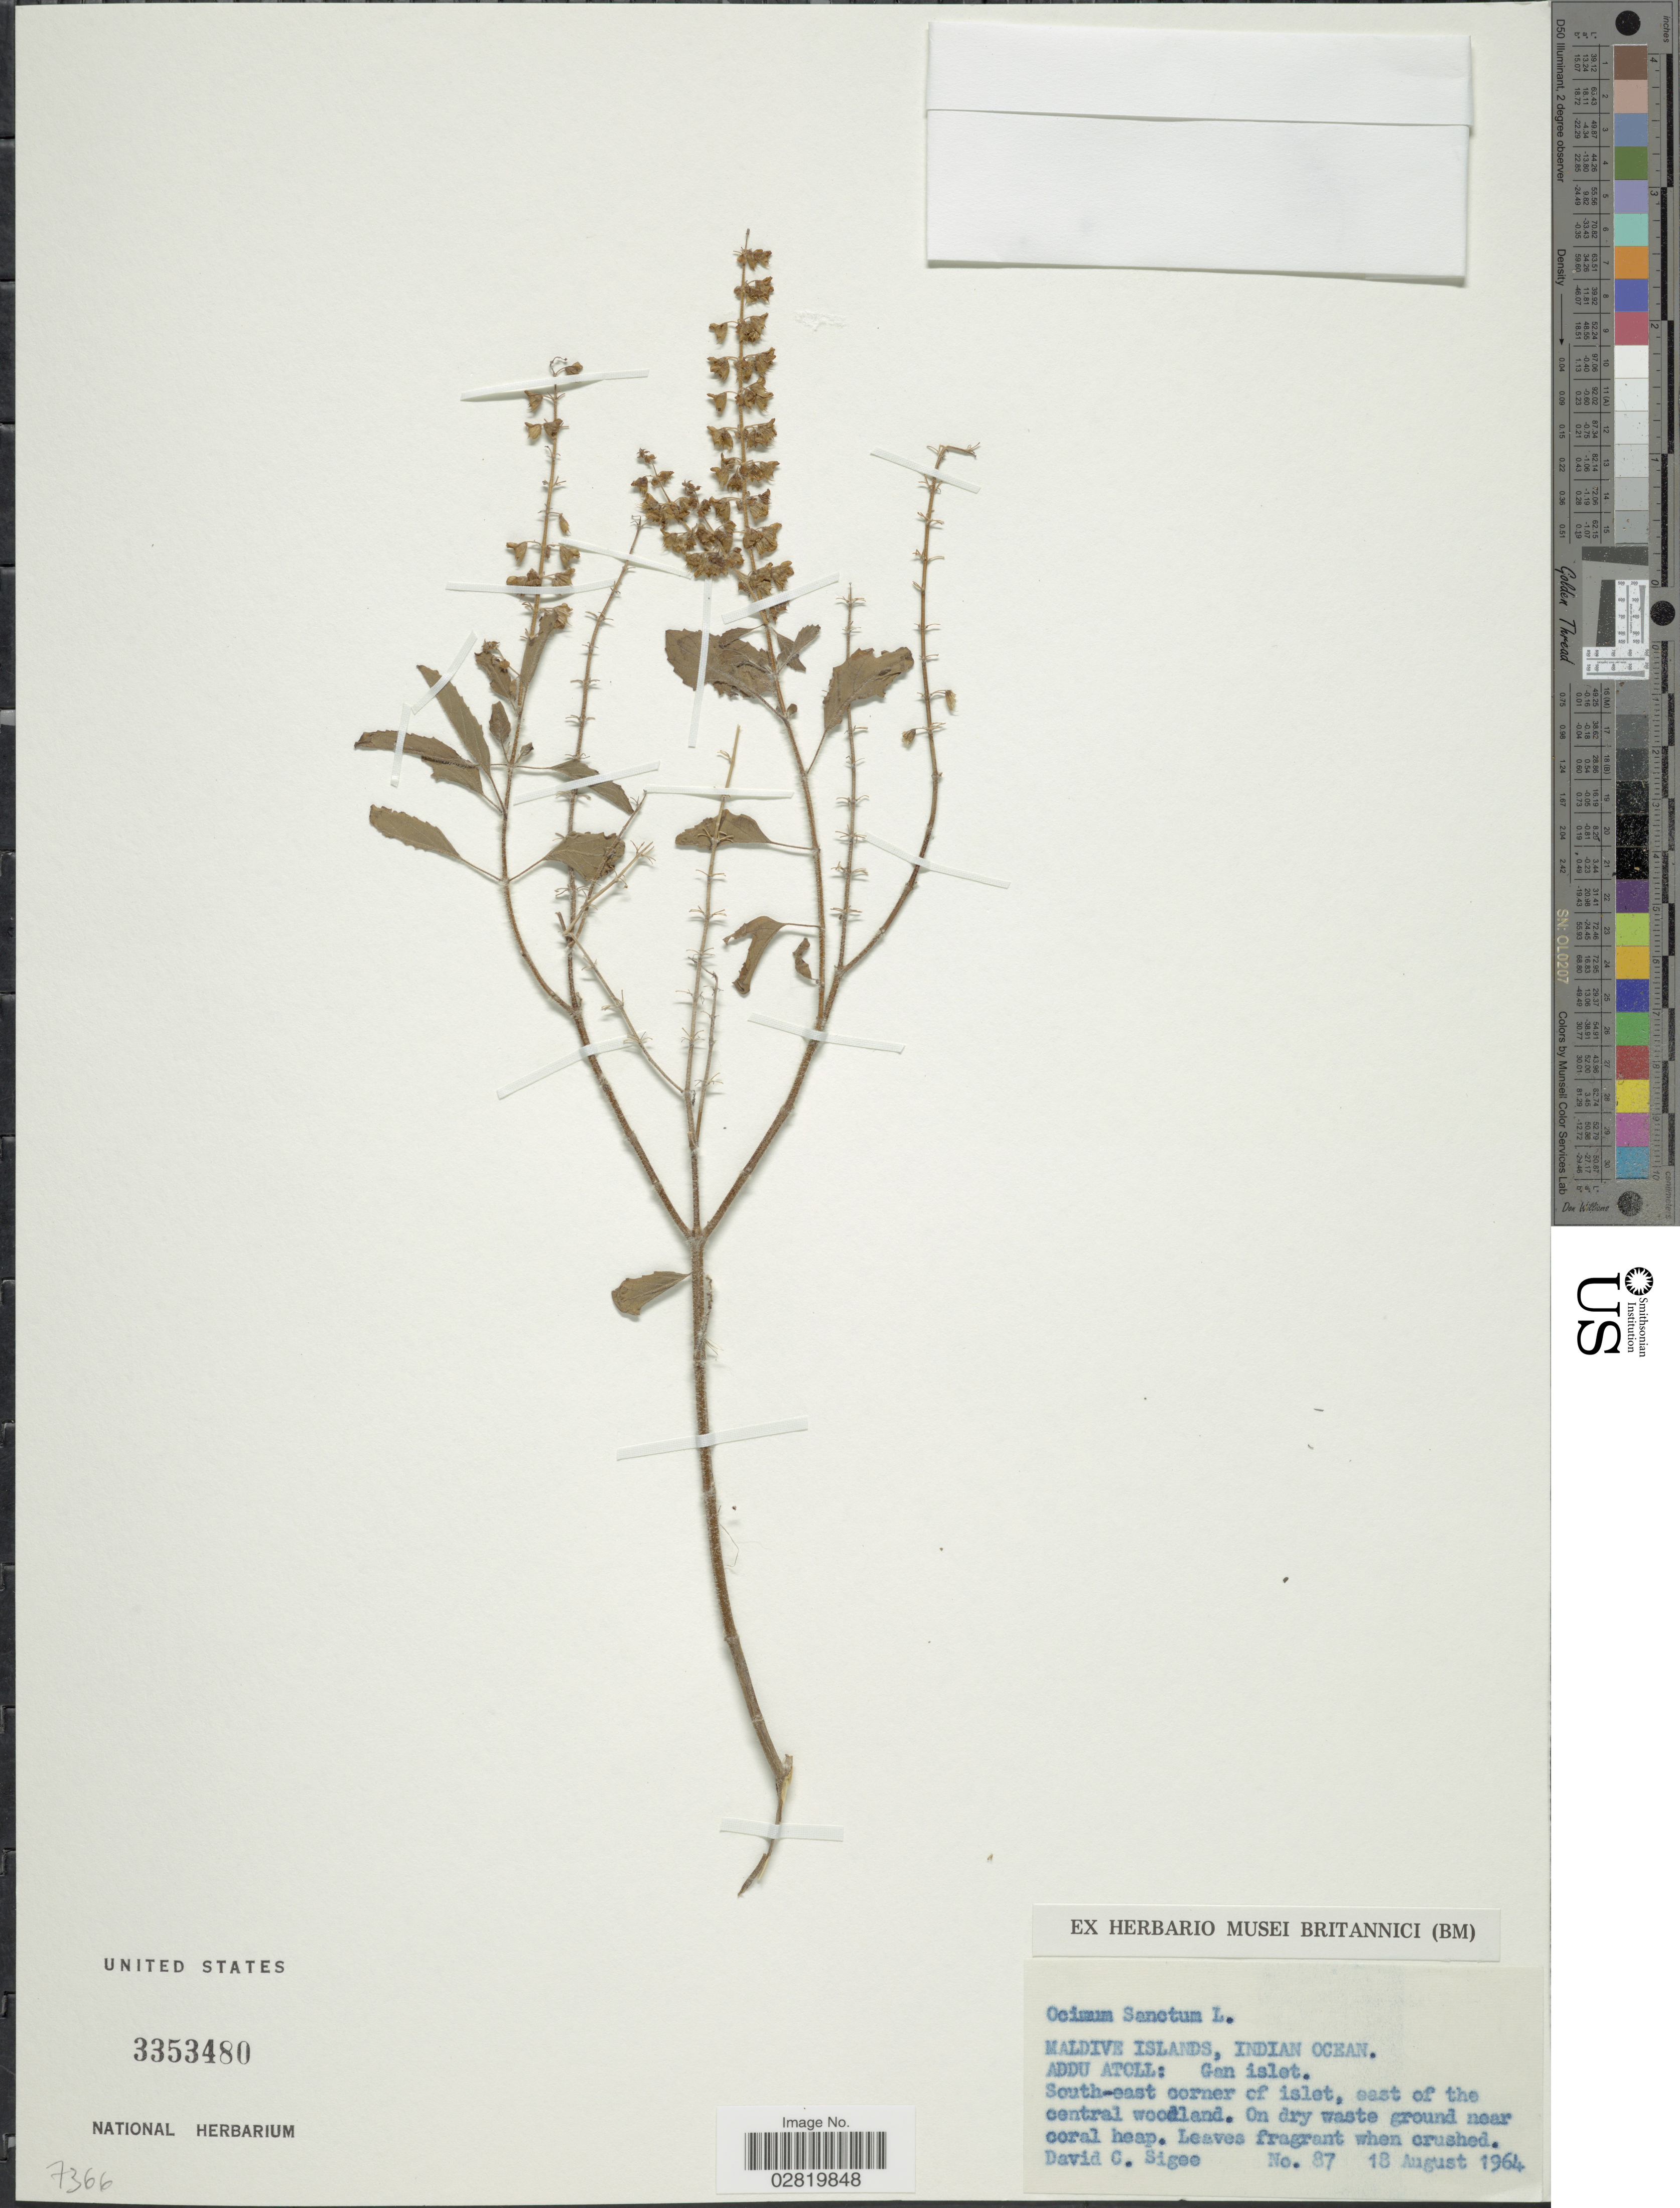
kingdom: Plantae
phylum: Tracheophyta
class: Magnoliopsida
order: Lamiales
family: Lamiaceae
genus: Ocimum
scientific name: Ocimum sanctum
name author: L.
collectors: D. C. Sigee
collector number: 87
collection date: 1964-08-18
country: Maldive Islands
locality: Indian Ocean, Addu Atoll: Gan islet. South-east corner of islet, east of the central woodland.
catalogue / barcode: US 3353480